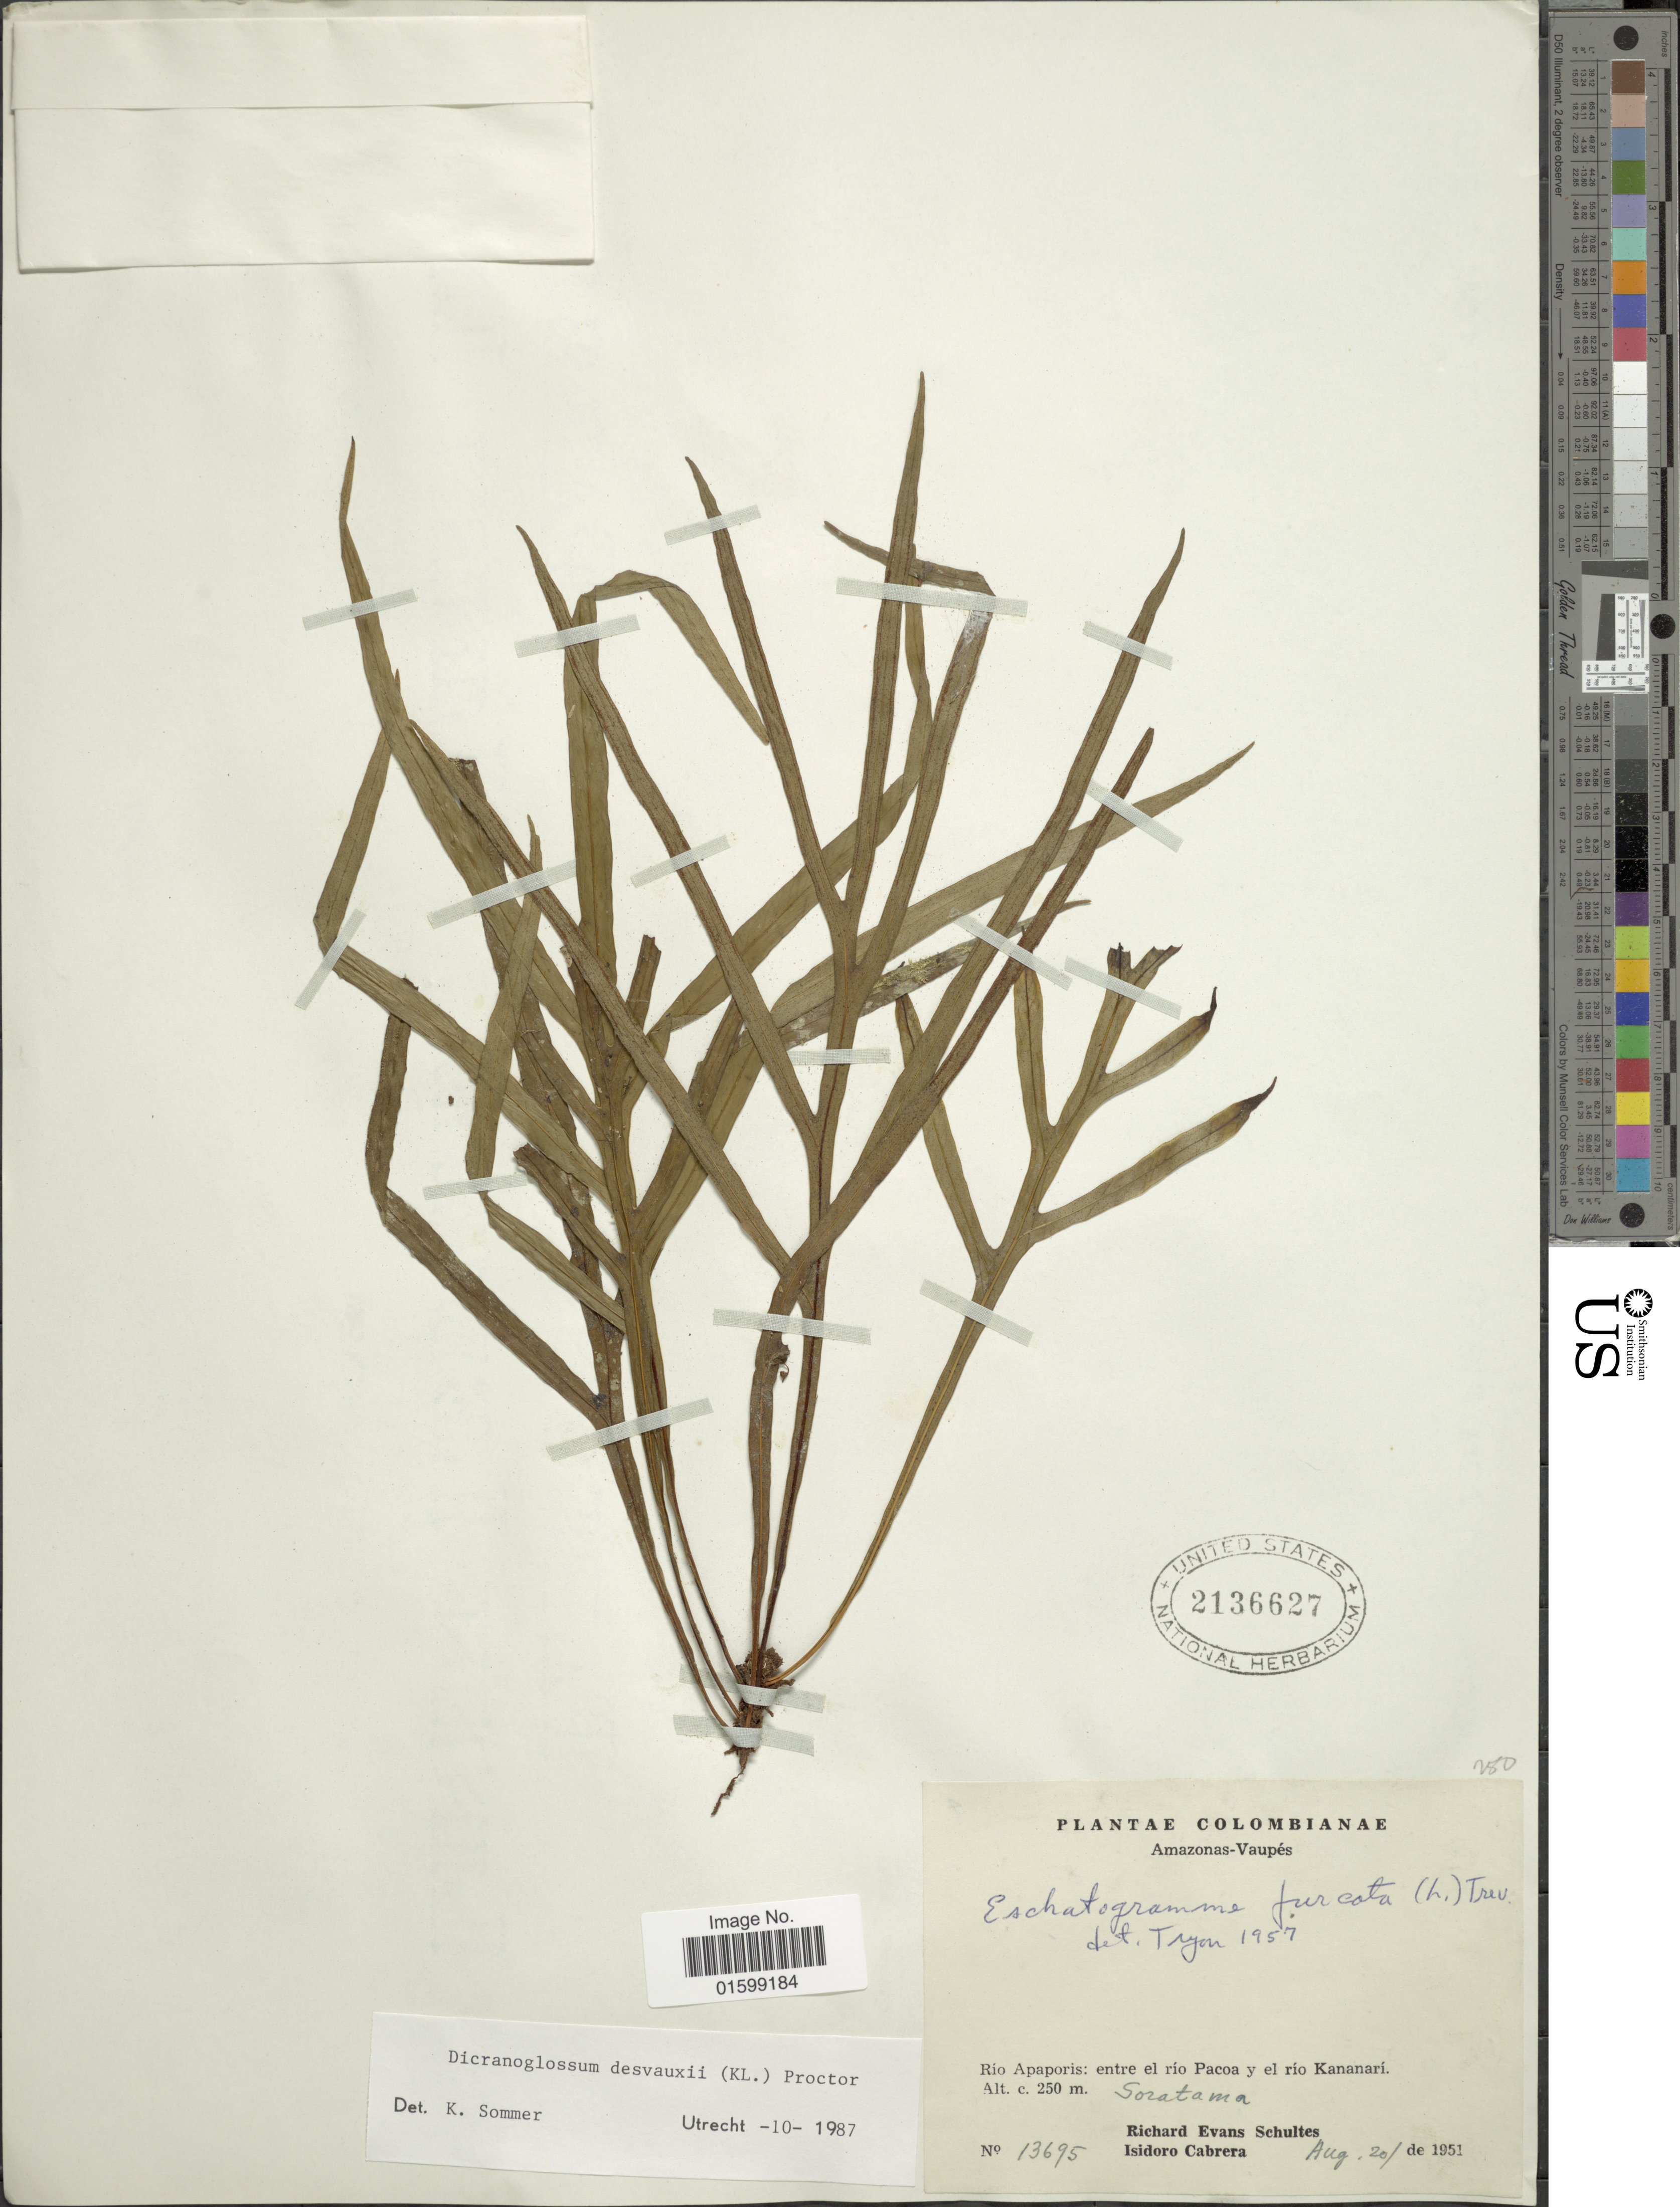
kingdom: Plantae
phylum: Tracheophyta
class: Polypodiopsida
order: Polypodiales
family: Polypodiaceae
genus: Pleopeltis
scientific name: Pleopeltis desvauxii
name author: (Klotzsch) Salino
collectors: R. E. Schultes & I. Cabrera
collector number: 13695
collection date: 1951-08-20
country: Colombia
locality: Amazonas- Vaupés, Rio Apaporis:entre el río Pacao y el río Kananarí, Soratama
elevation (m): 250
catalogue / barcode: US 2136627